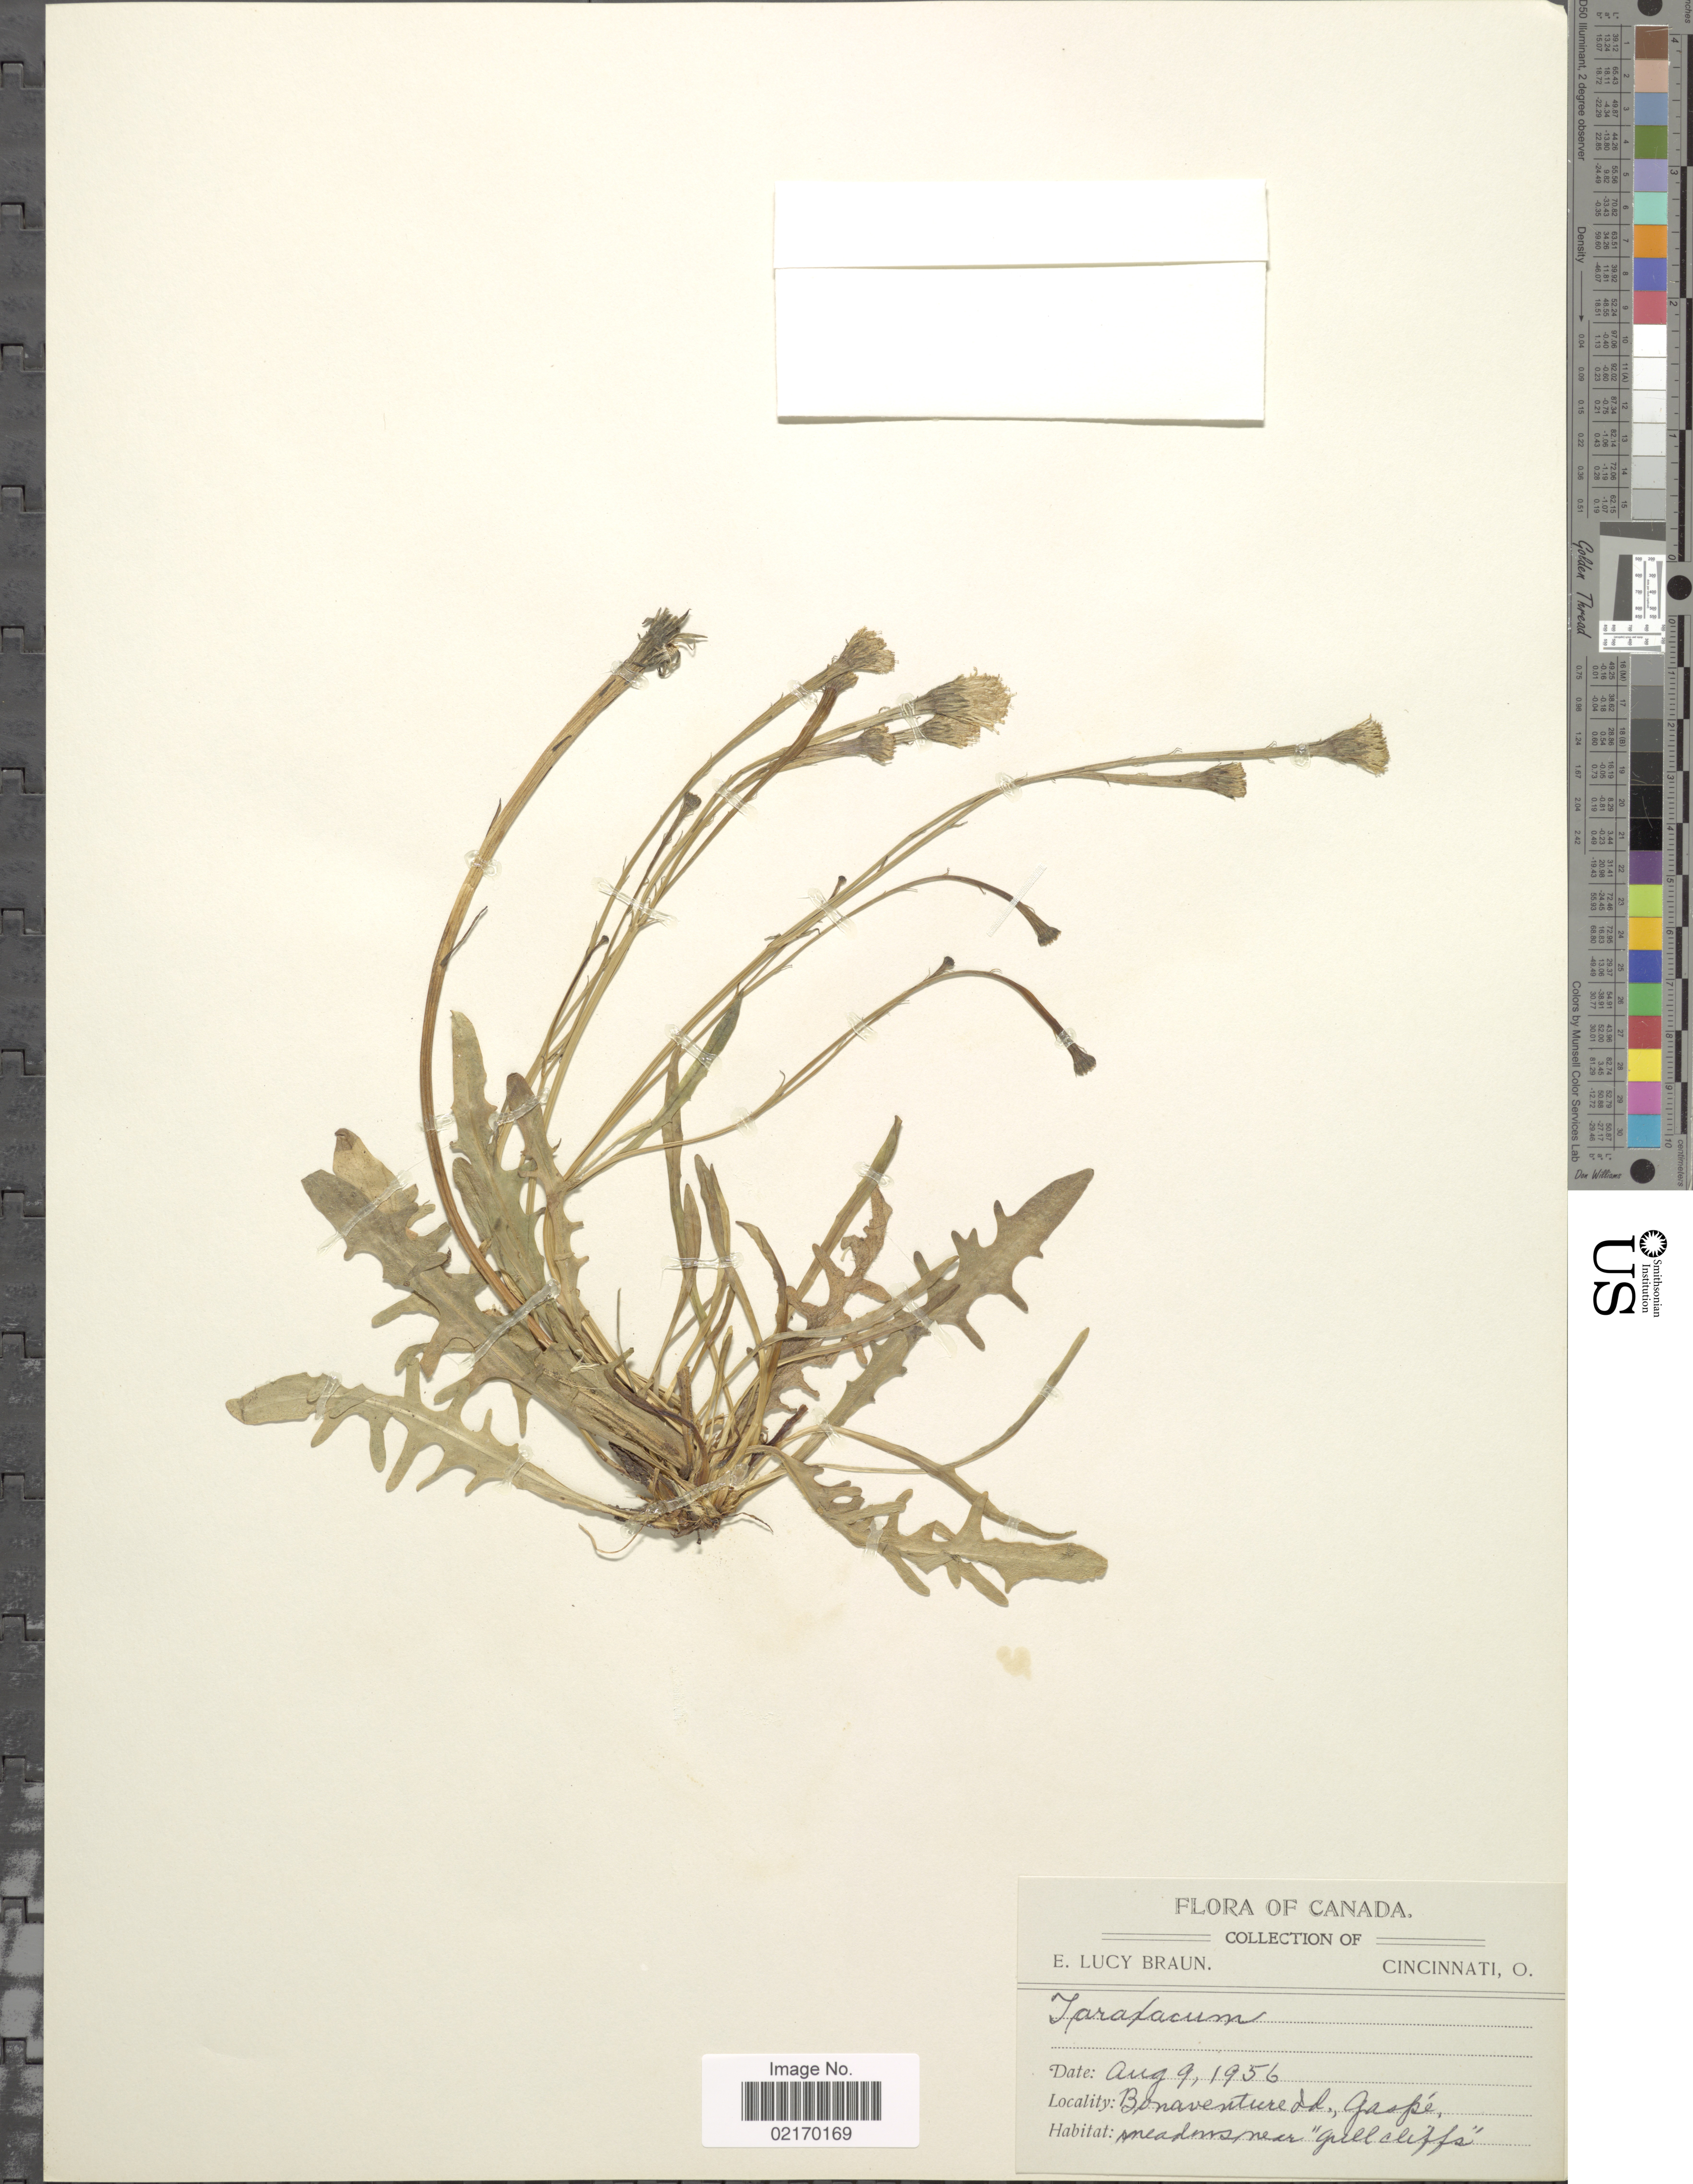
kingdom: Plantae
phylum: Tracheophyta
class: Magnoliopsida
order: Asterales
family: Asteraceae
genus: Taraxacum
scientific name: Taraxacum sp.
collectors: E. L. Braun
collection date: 1956-08-09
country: Canada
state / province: Quebec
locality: Bonaventure Id., Gaspé